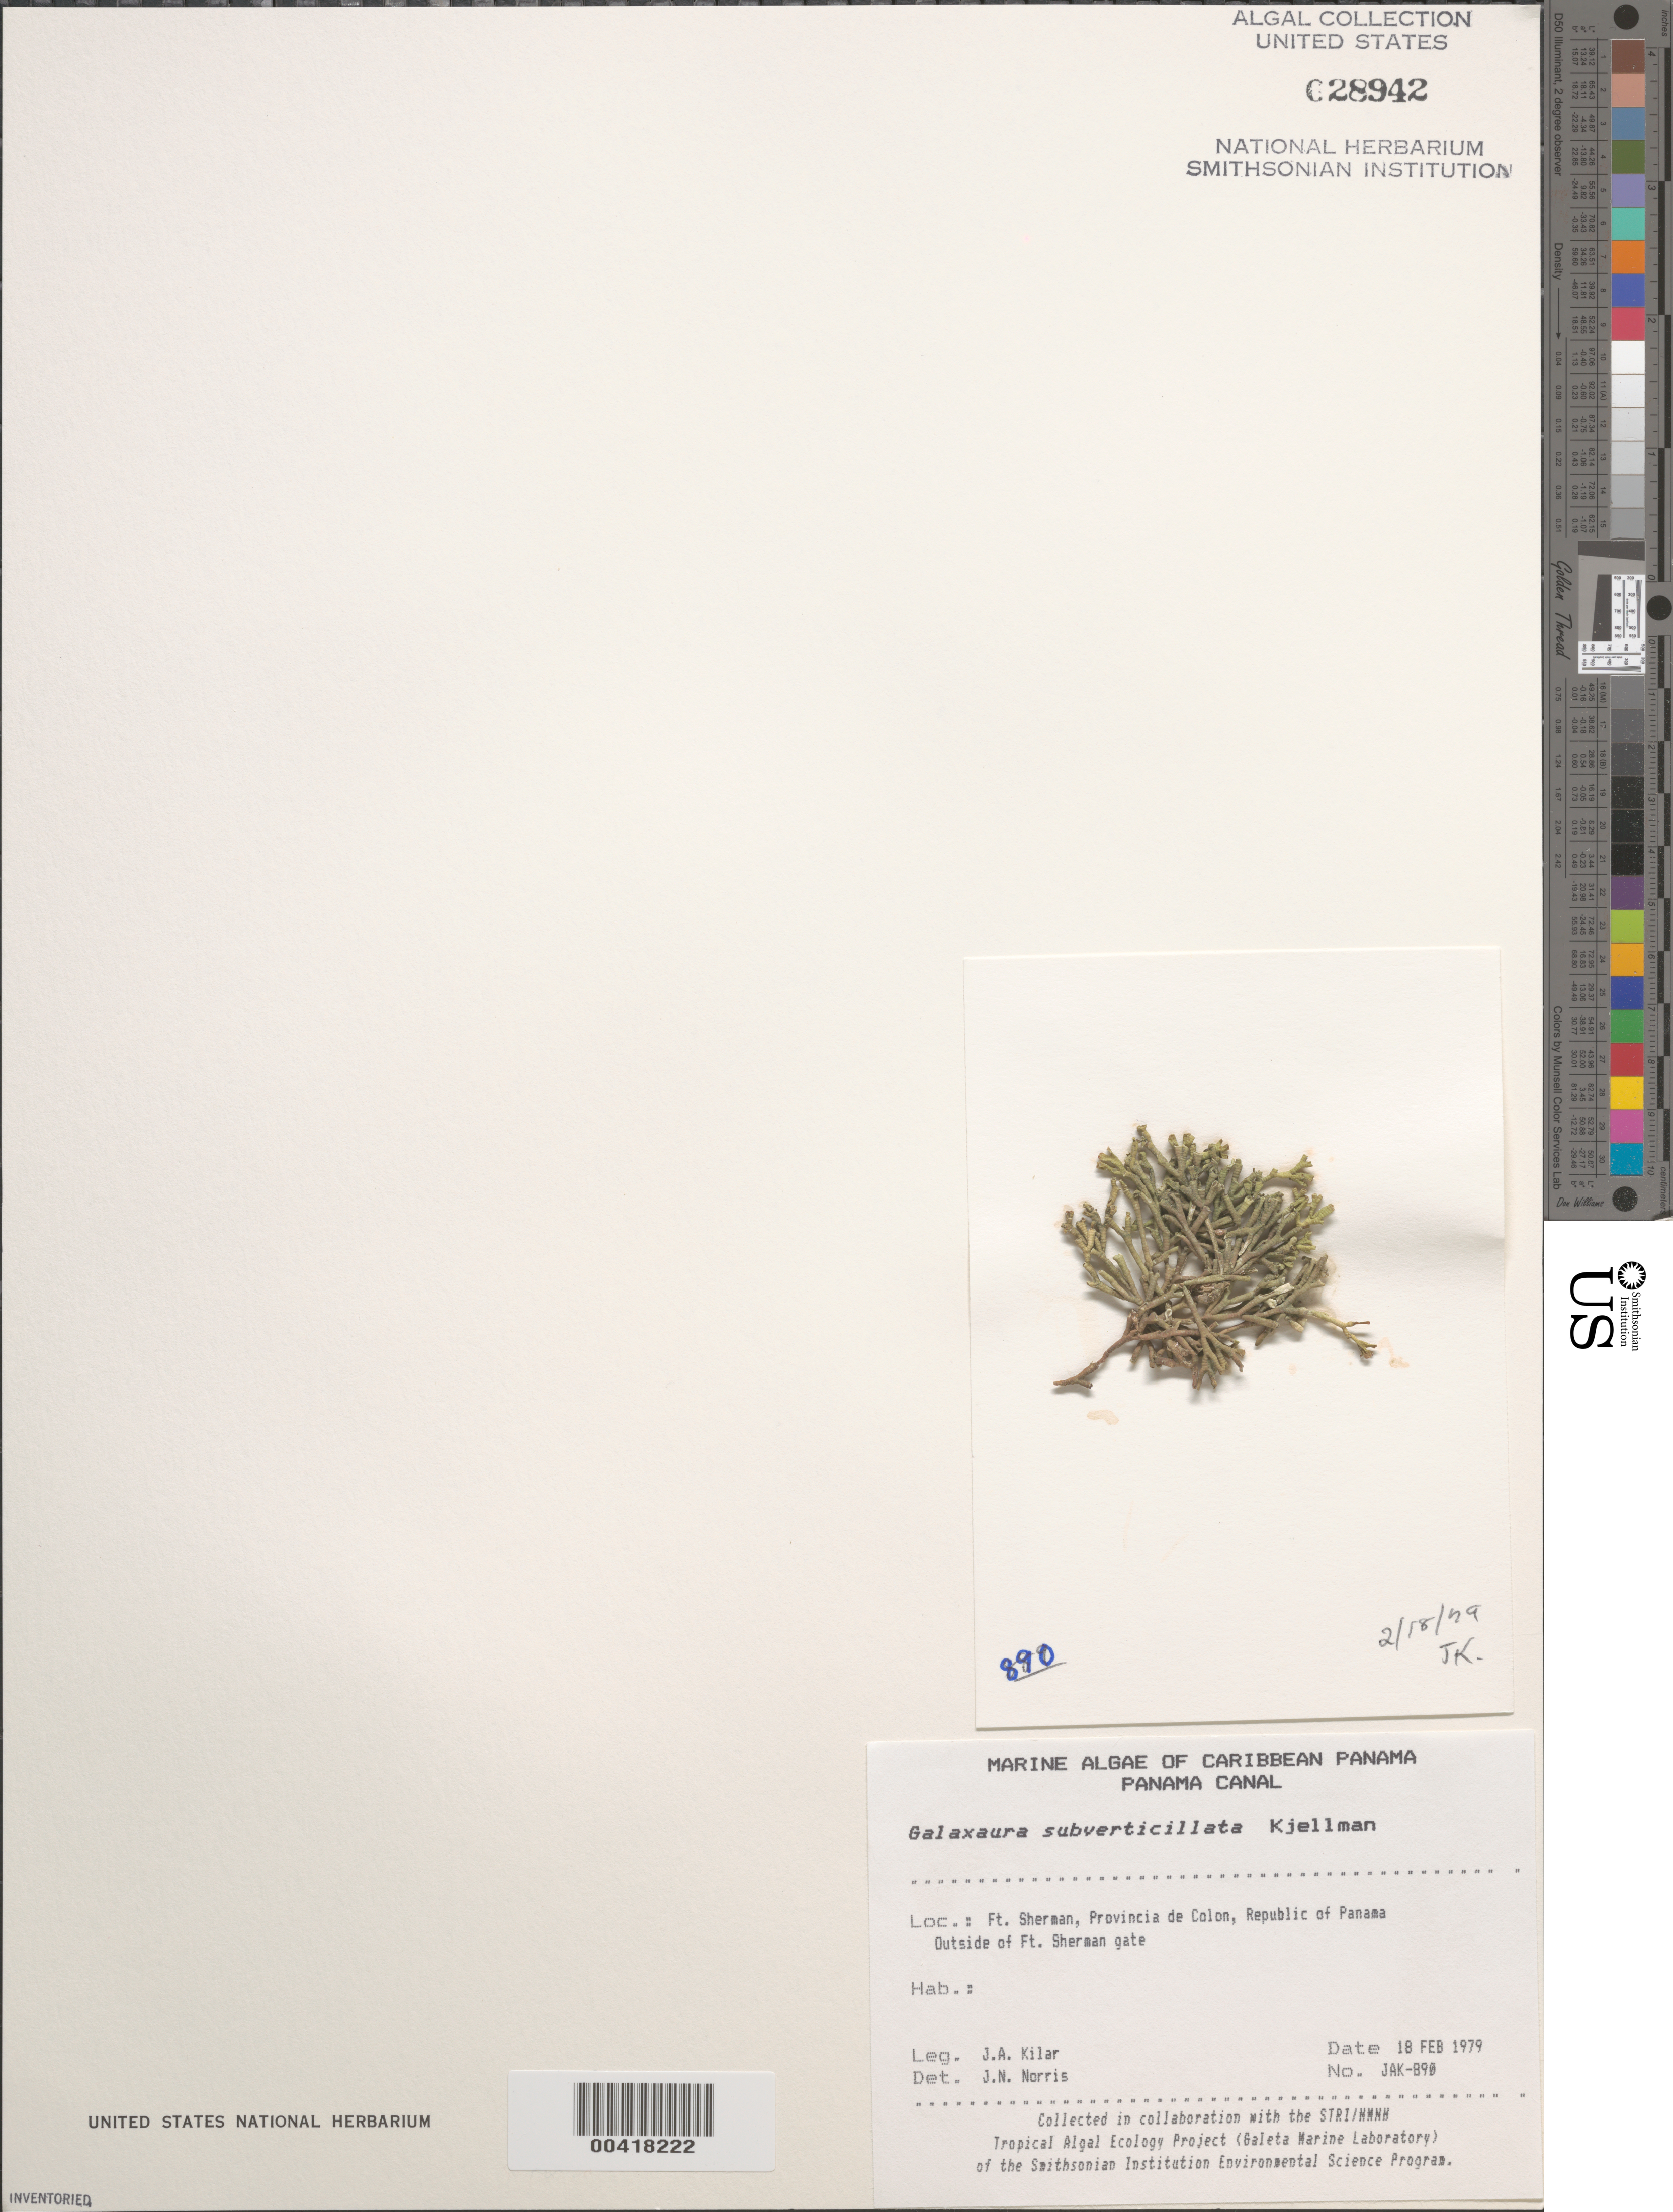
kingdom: Plantae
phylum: Rhodophyta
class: Florideophyceae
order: Nemaliales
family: Galaxauraceae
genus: Galaxaura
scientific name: Galaxaura rugosa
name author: (Ellis & Sol.) J.V.Lamouroux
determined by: Algae name updating Project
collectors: J. A. Kilar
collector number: JAK-890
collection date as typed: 18 Feb 1979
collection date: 1979-02-18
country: Panama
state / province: Colón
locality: Fort Sherman, Panama Canal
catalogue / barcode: US 28942